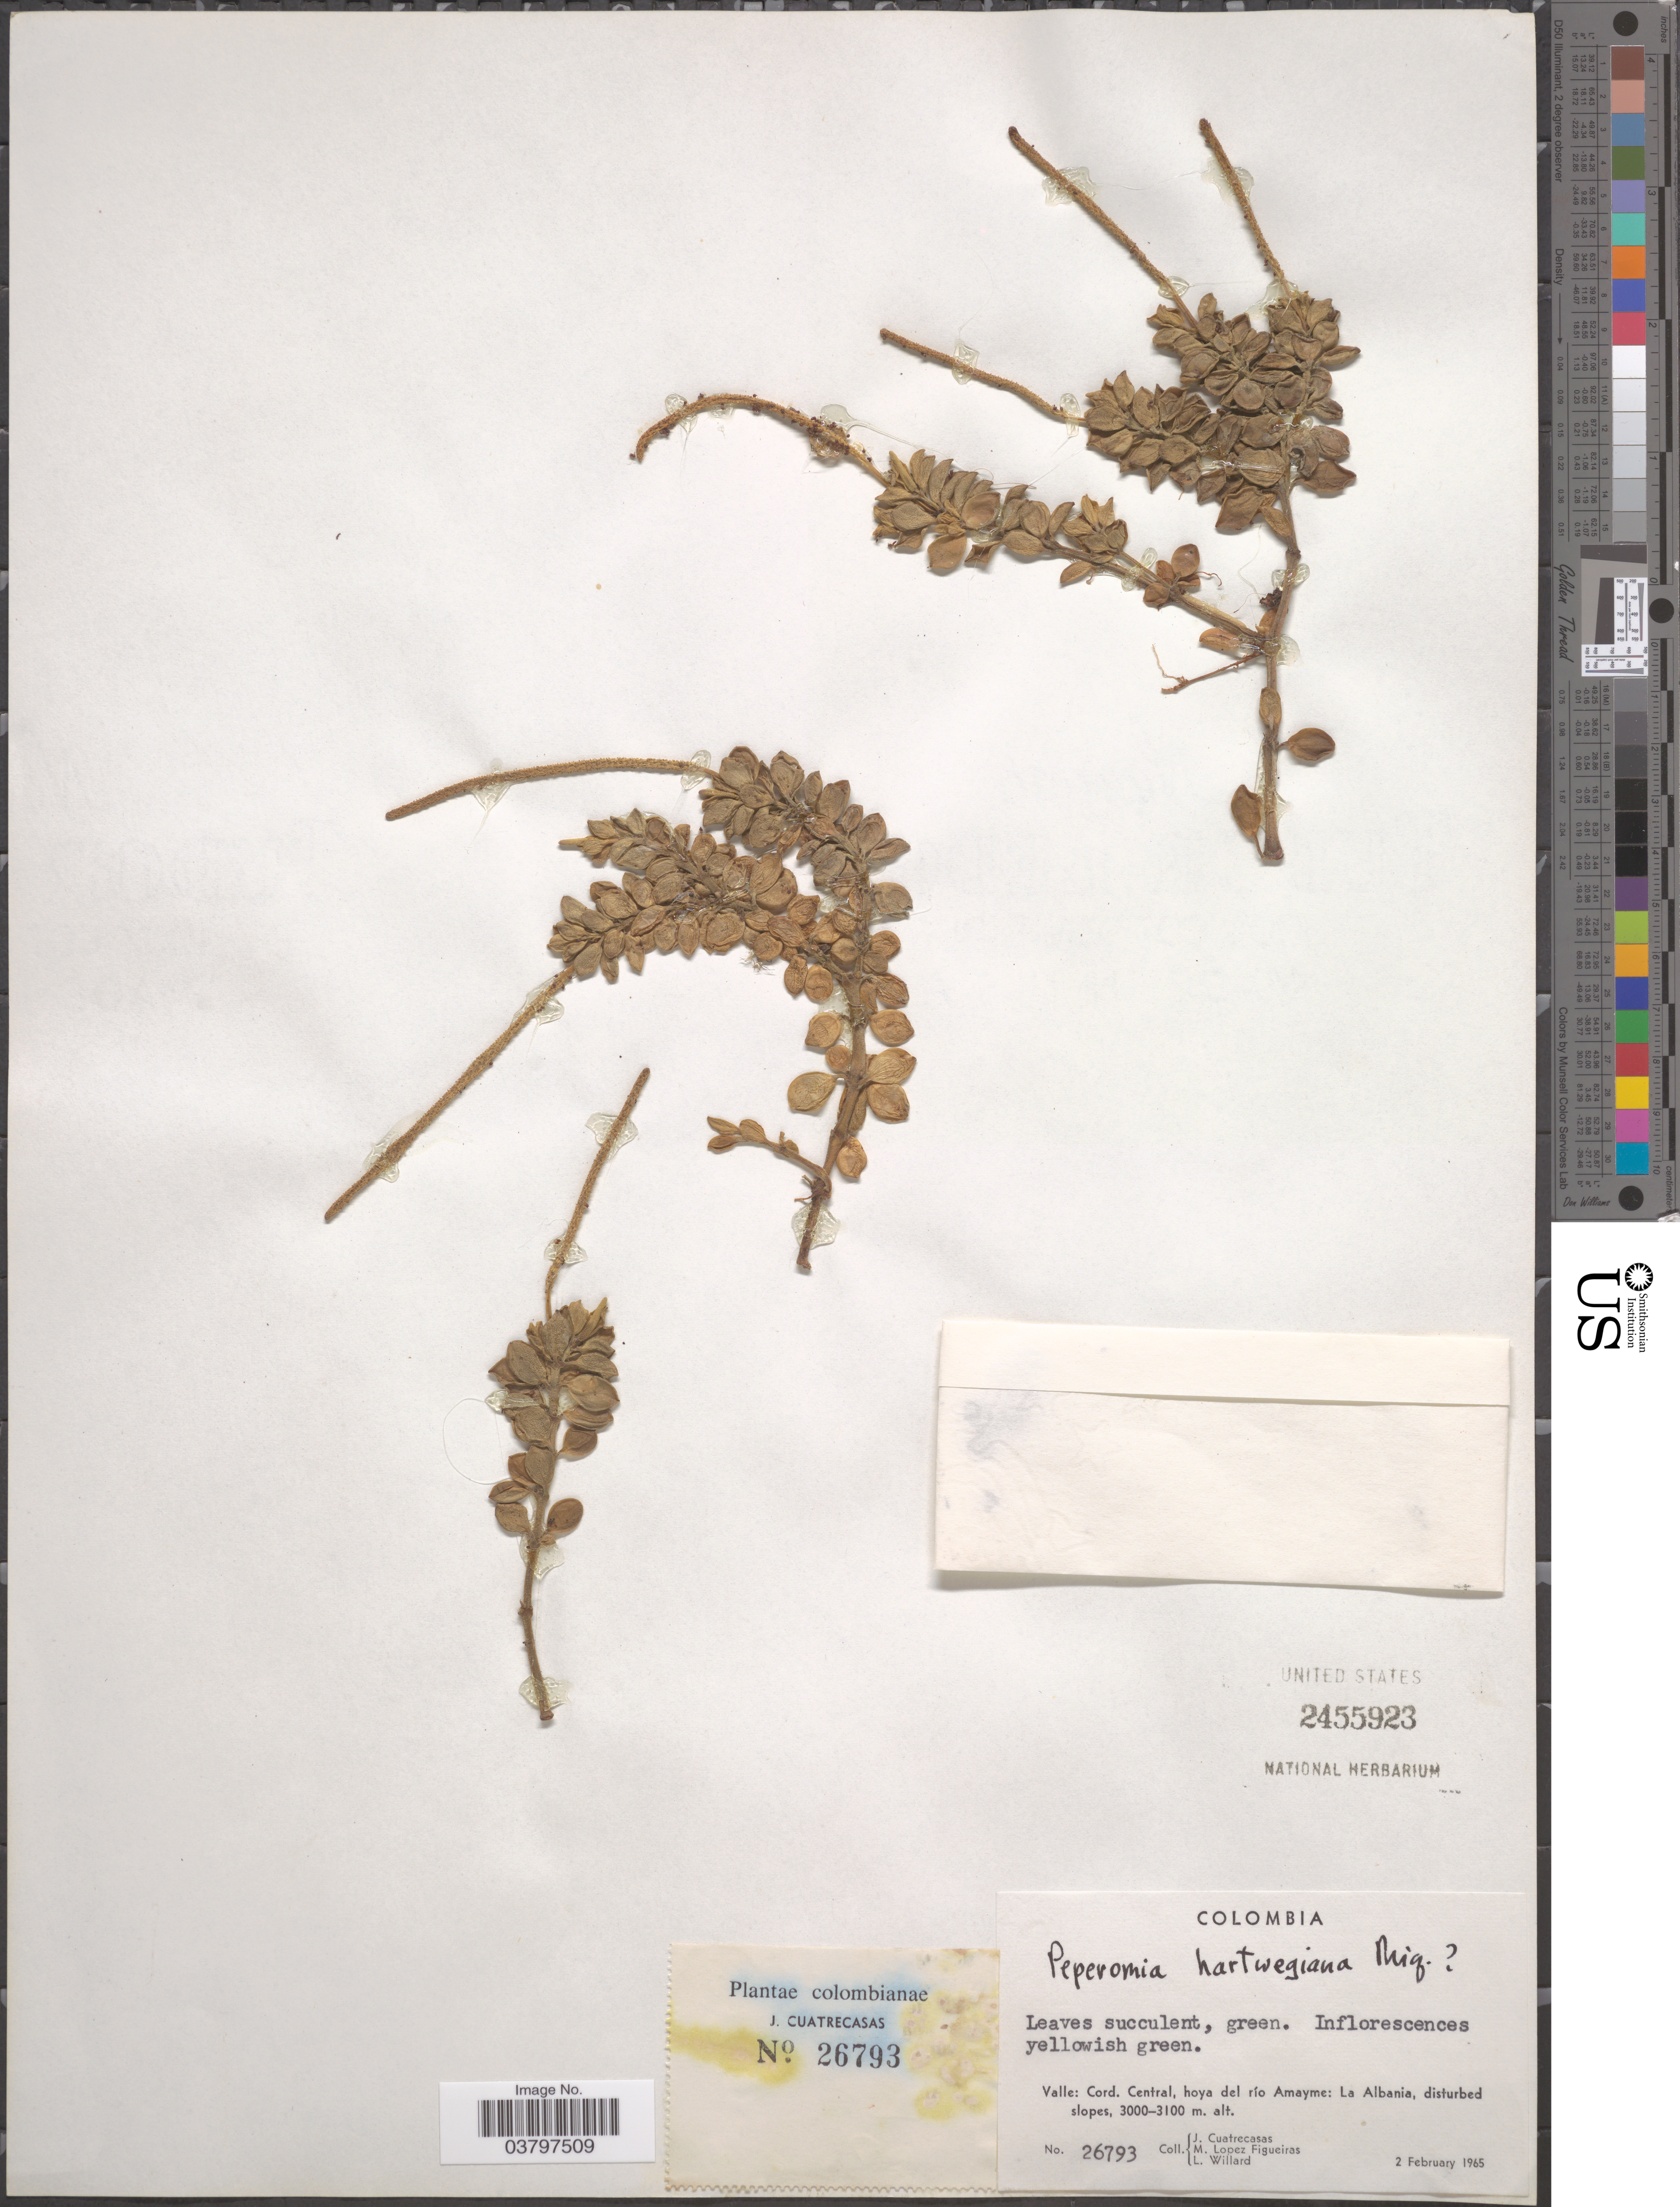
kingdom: Plantae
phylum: Tracheophyta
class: Magnoliopsida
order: Piperales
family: Piperaceae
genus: Peperomia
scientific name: Peperomia hartwegiana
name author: Miq.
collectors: J. Cuatrecasas, M. López Figueiras & L. Willard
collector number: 26793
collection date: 1965-02-02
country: Colombia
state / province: Valle del Cauca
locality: Valle: Cord. Central, hoya del río Amayme: La Albania.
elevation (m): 3000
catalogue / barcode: US 2455923